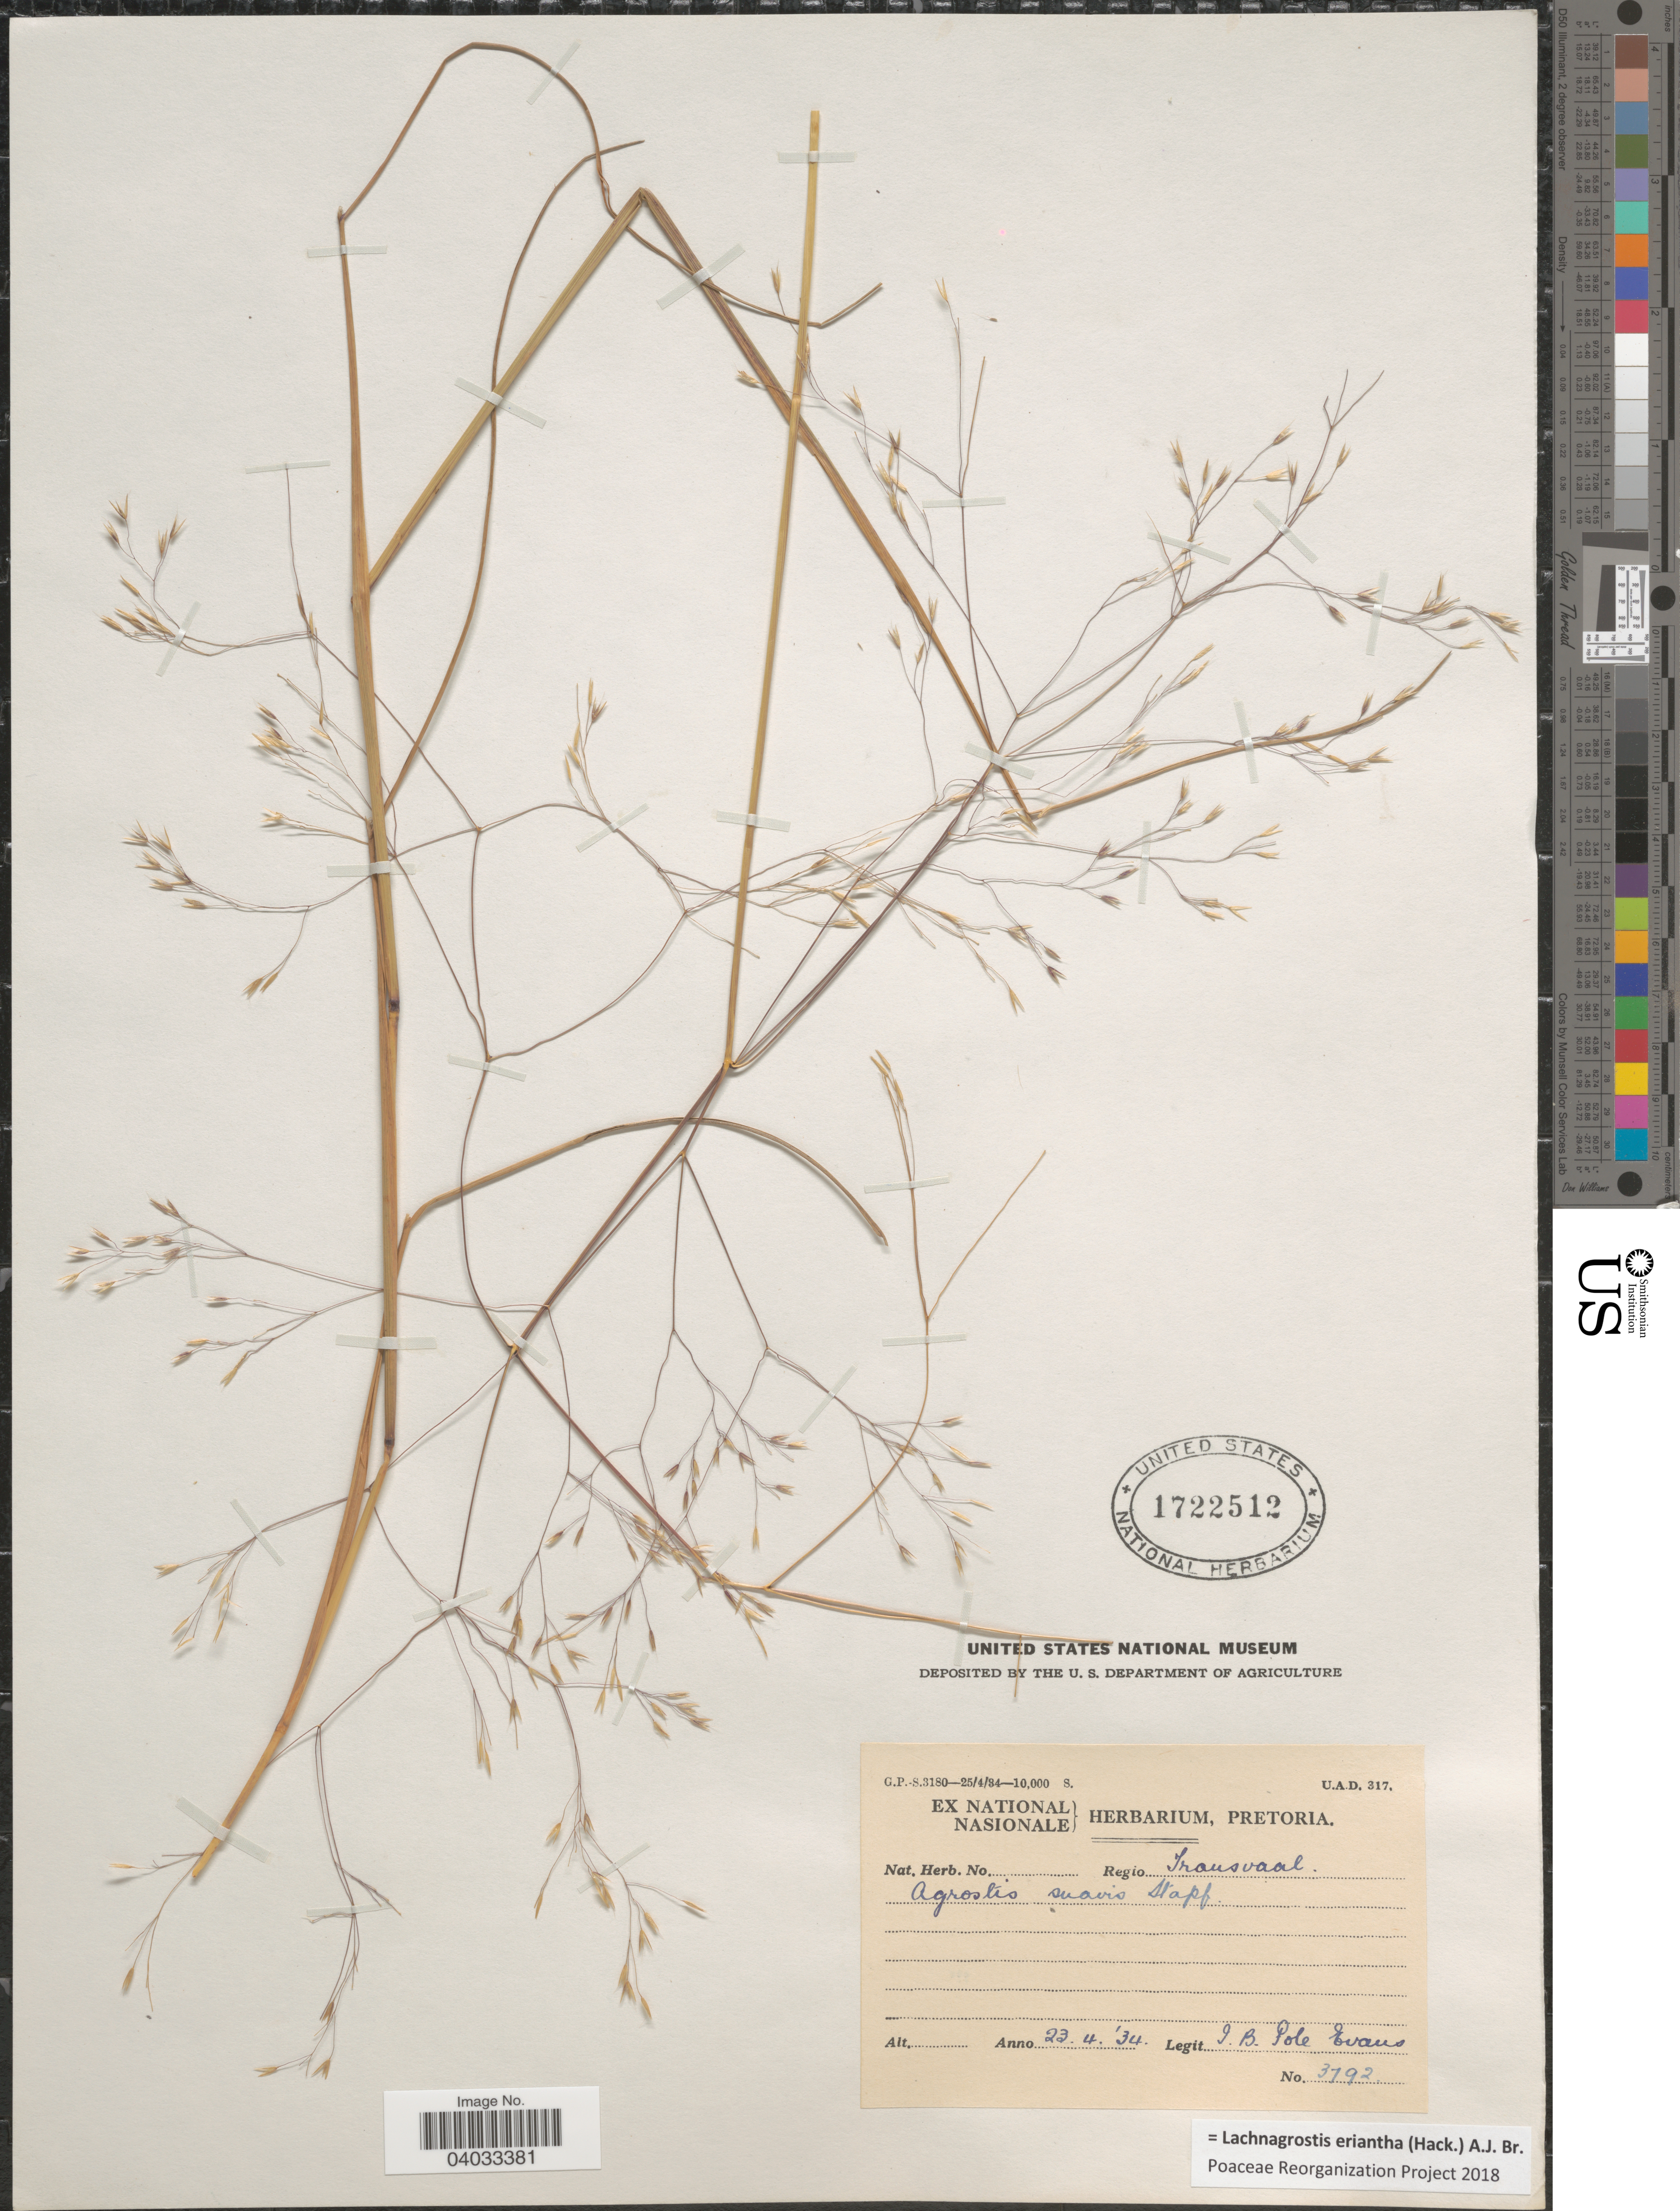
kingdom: Plantae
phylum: Tracheophyta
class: Liliopsida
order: Poales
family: Poaceae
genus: Lachnagrostis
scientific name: Lachnagrostis eriantha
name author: (Hack.) A.J. Br.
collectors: I. B. Pole-Evans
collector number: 3792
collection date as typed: Transcribed d/m/y: 23/4/34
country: South Africa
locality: Regio Transvaal.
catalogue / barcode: US 1722512